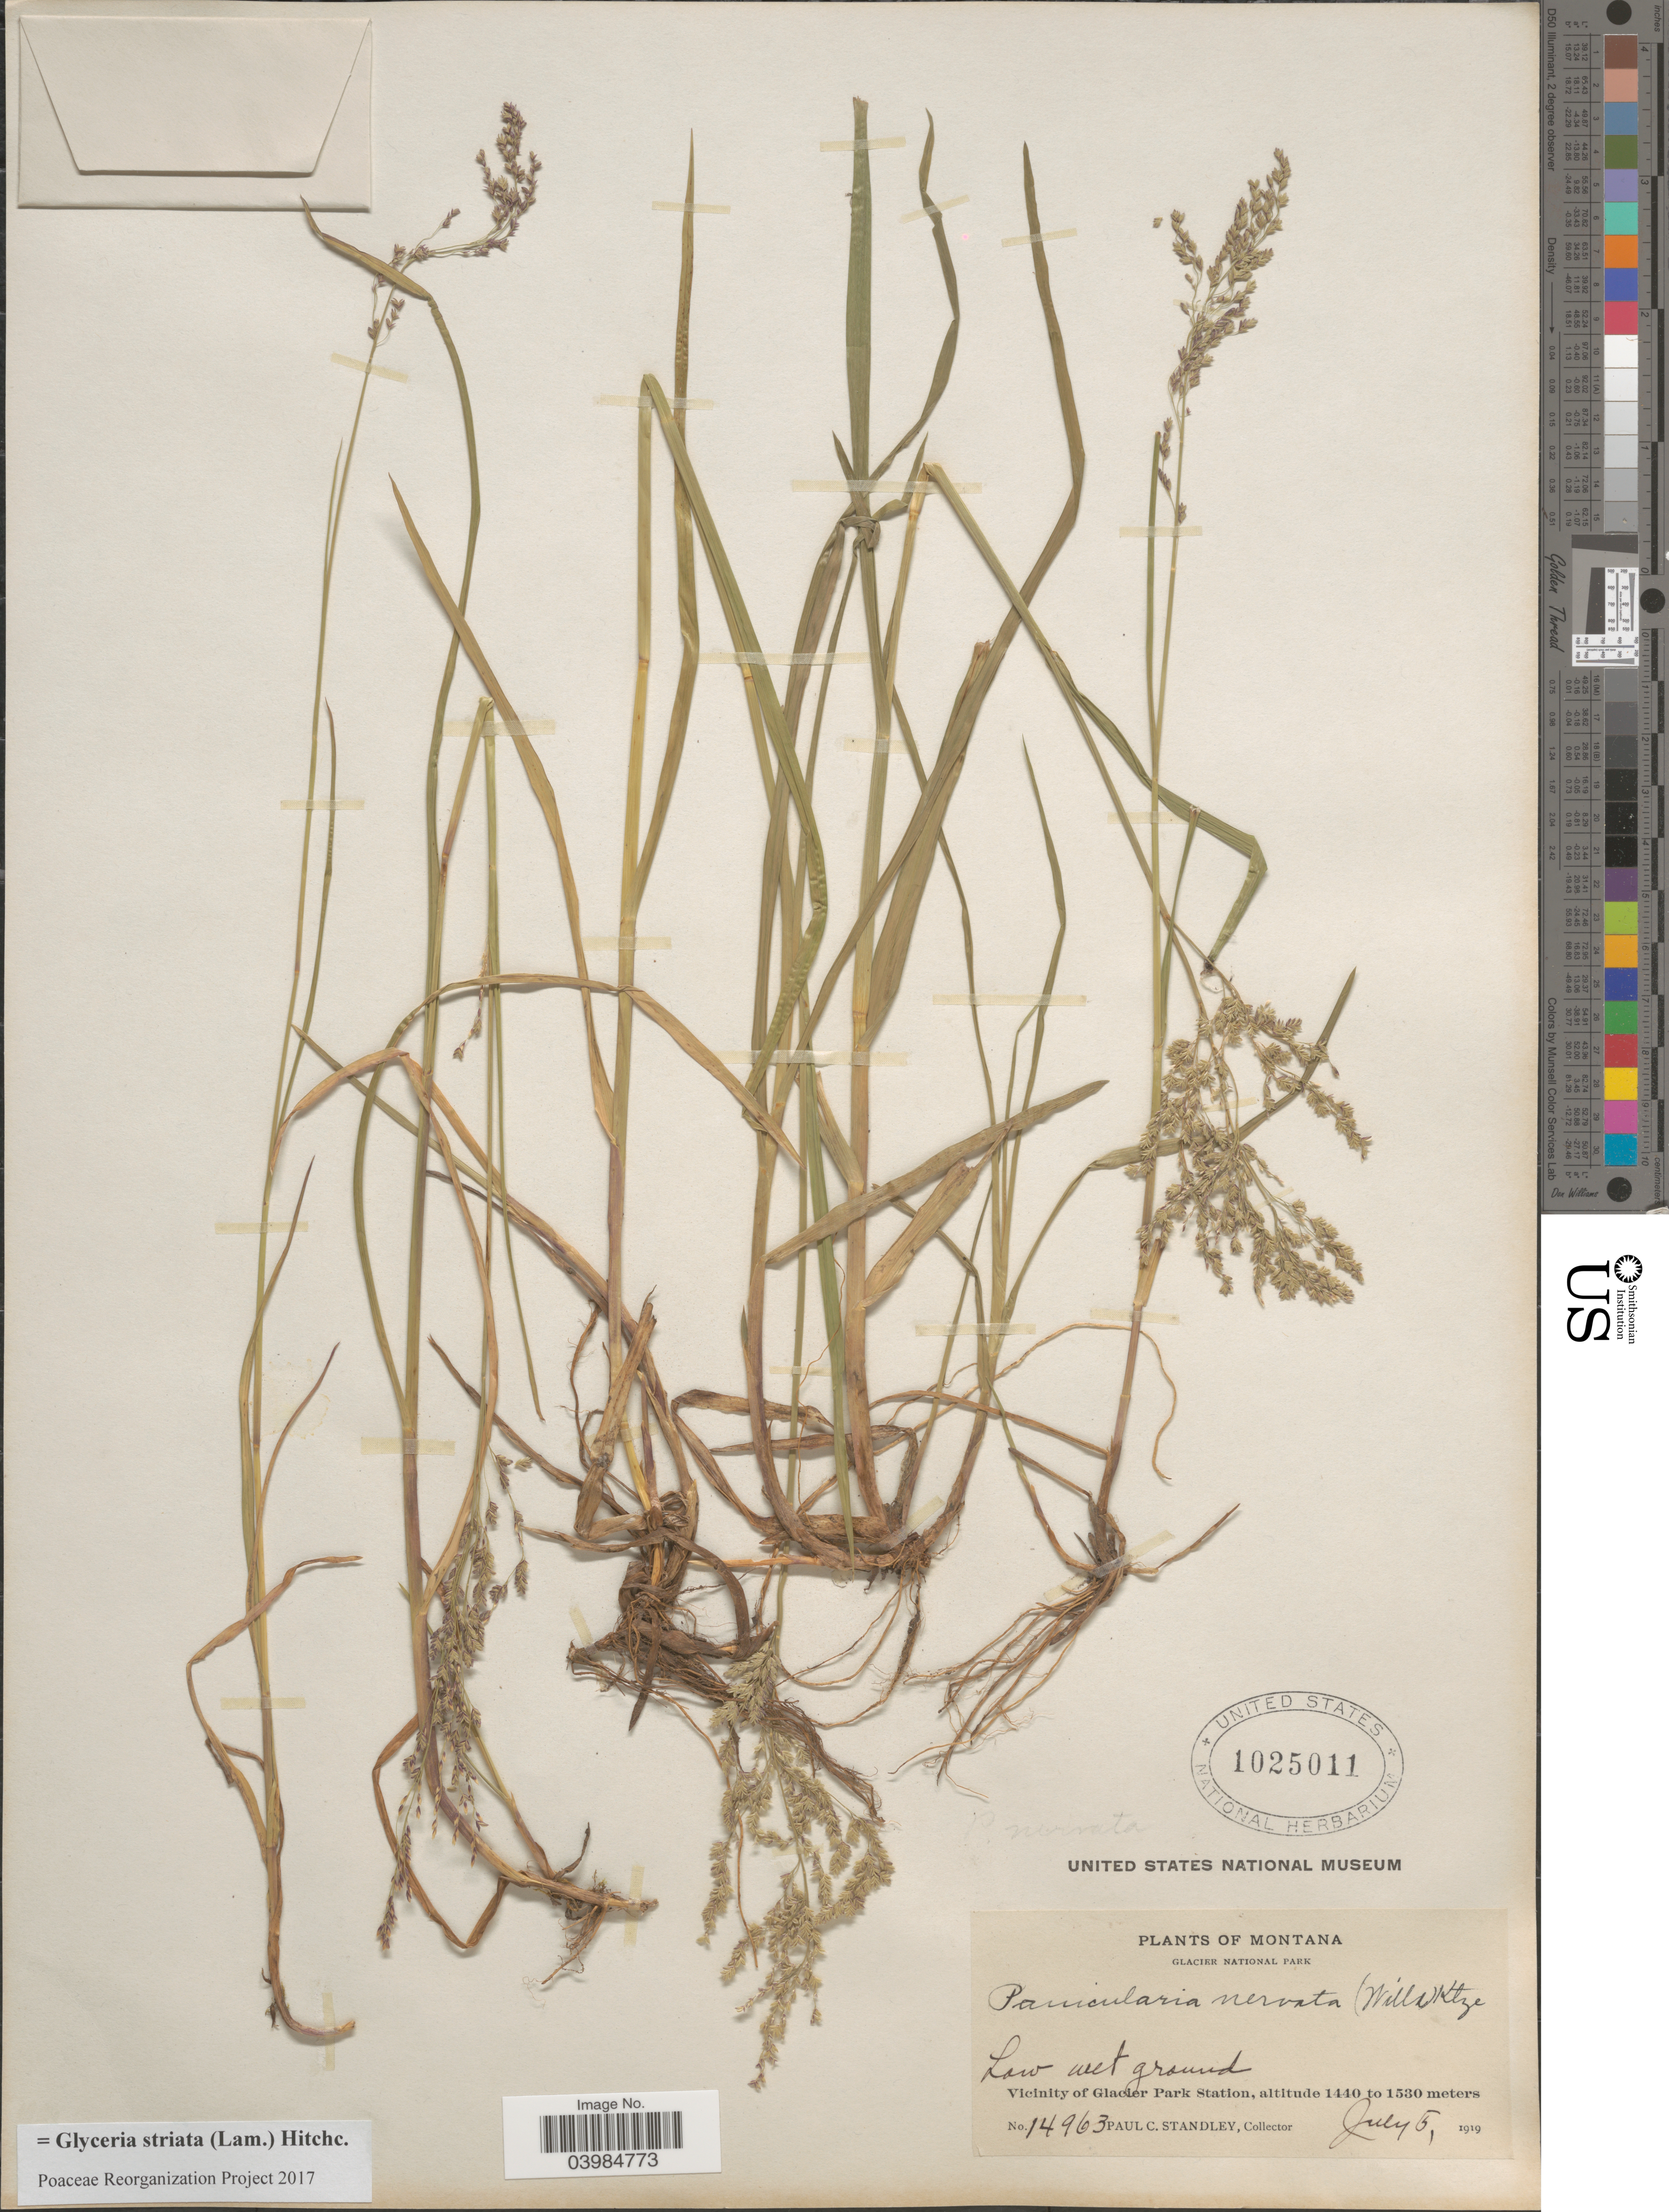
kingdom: Plantae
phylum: Tracheophyta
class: Liliopsida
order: Poales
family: Poaceae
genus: Glyceria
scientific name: Glyceria striata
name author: (Lam.) Hitchc.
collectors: P. C. Standley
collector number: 14963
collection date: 1919-07-05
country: United States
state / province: Montana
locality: Glacier National Park. Vicinity of Glacier Park Station.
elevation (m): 1440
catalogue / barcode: US 1025011